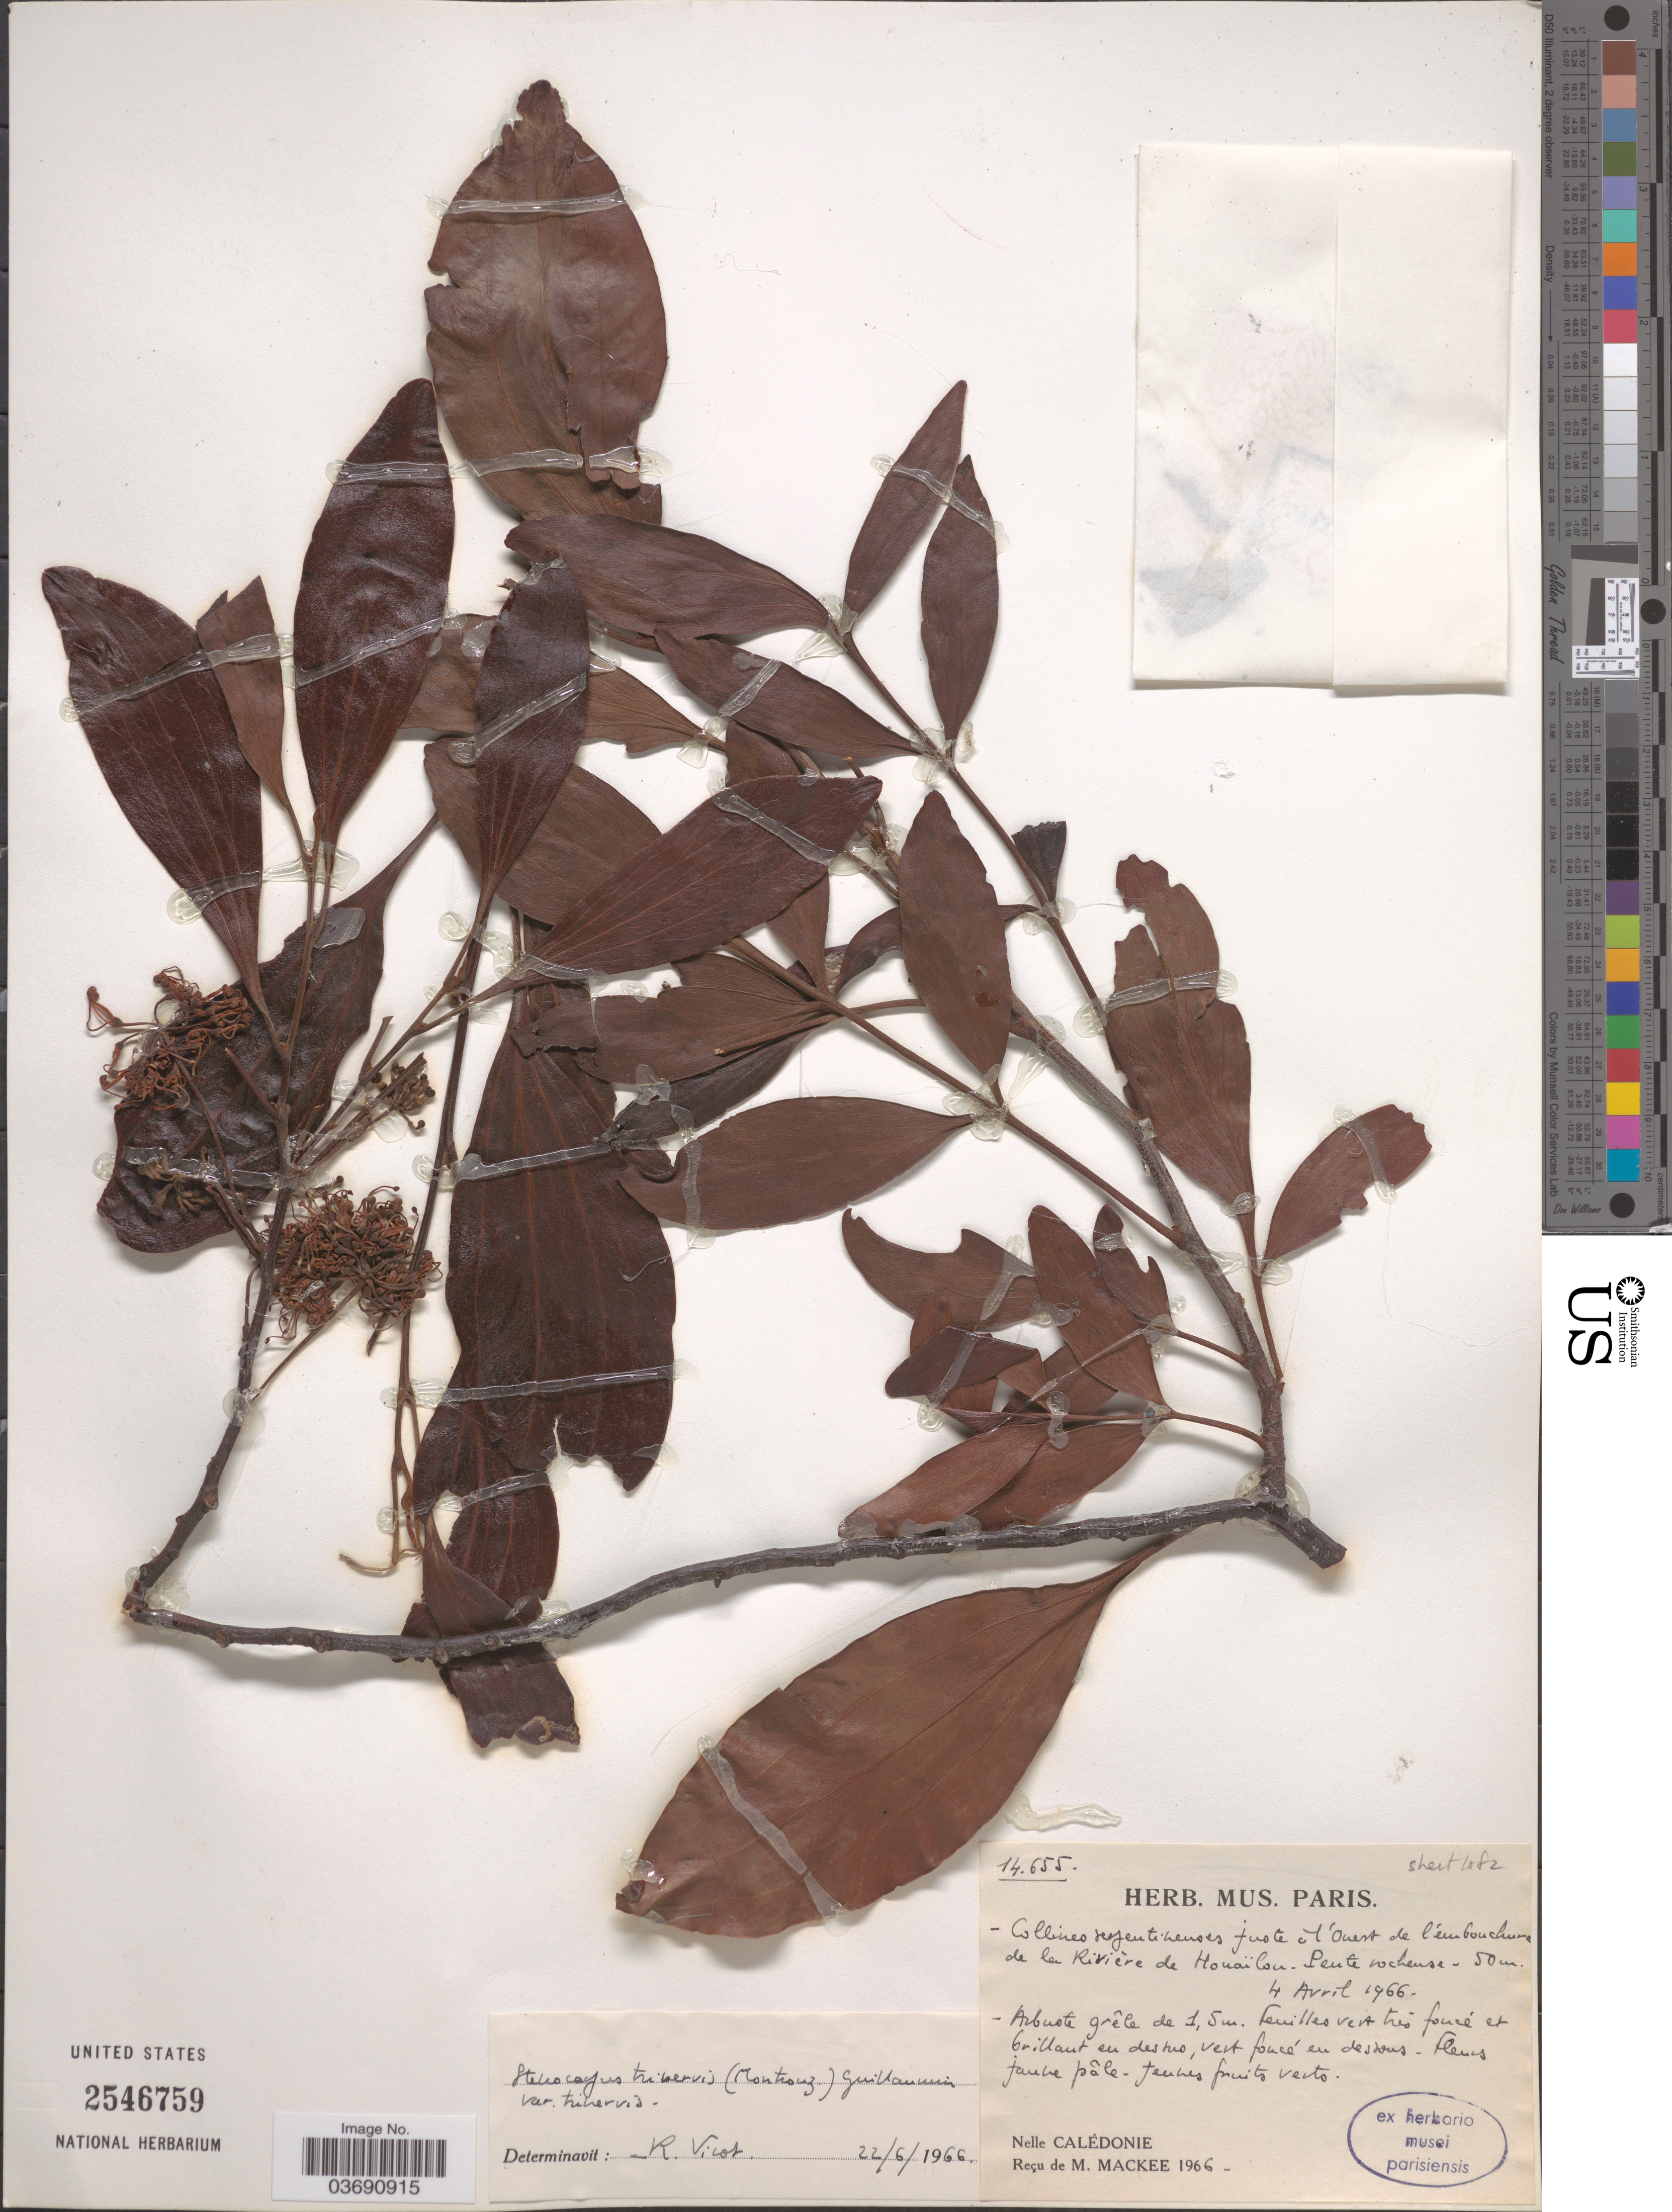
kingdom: Plantae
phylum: Tracheophyta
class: Magnoliopsida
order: Proteales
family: Proteaceae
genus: Stenocarpus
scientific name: Stenocarpus trinervis var. trinervis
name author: (Montrouz.) Guillaumin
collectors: M. Mackee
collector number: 14655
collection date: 1966-04-04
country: New Caledonia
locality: Collines serpentineuses juste á l'Ouest de l'embouchure de la Rivière de Houaïlou. Nelle Calédonie.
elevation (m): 50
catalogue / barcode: US 2546759